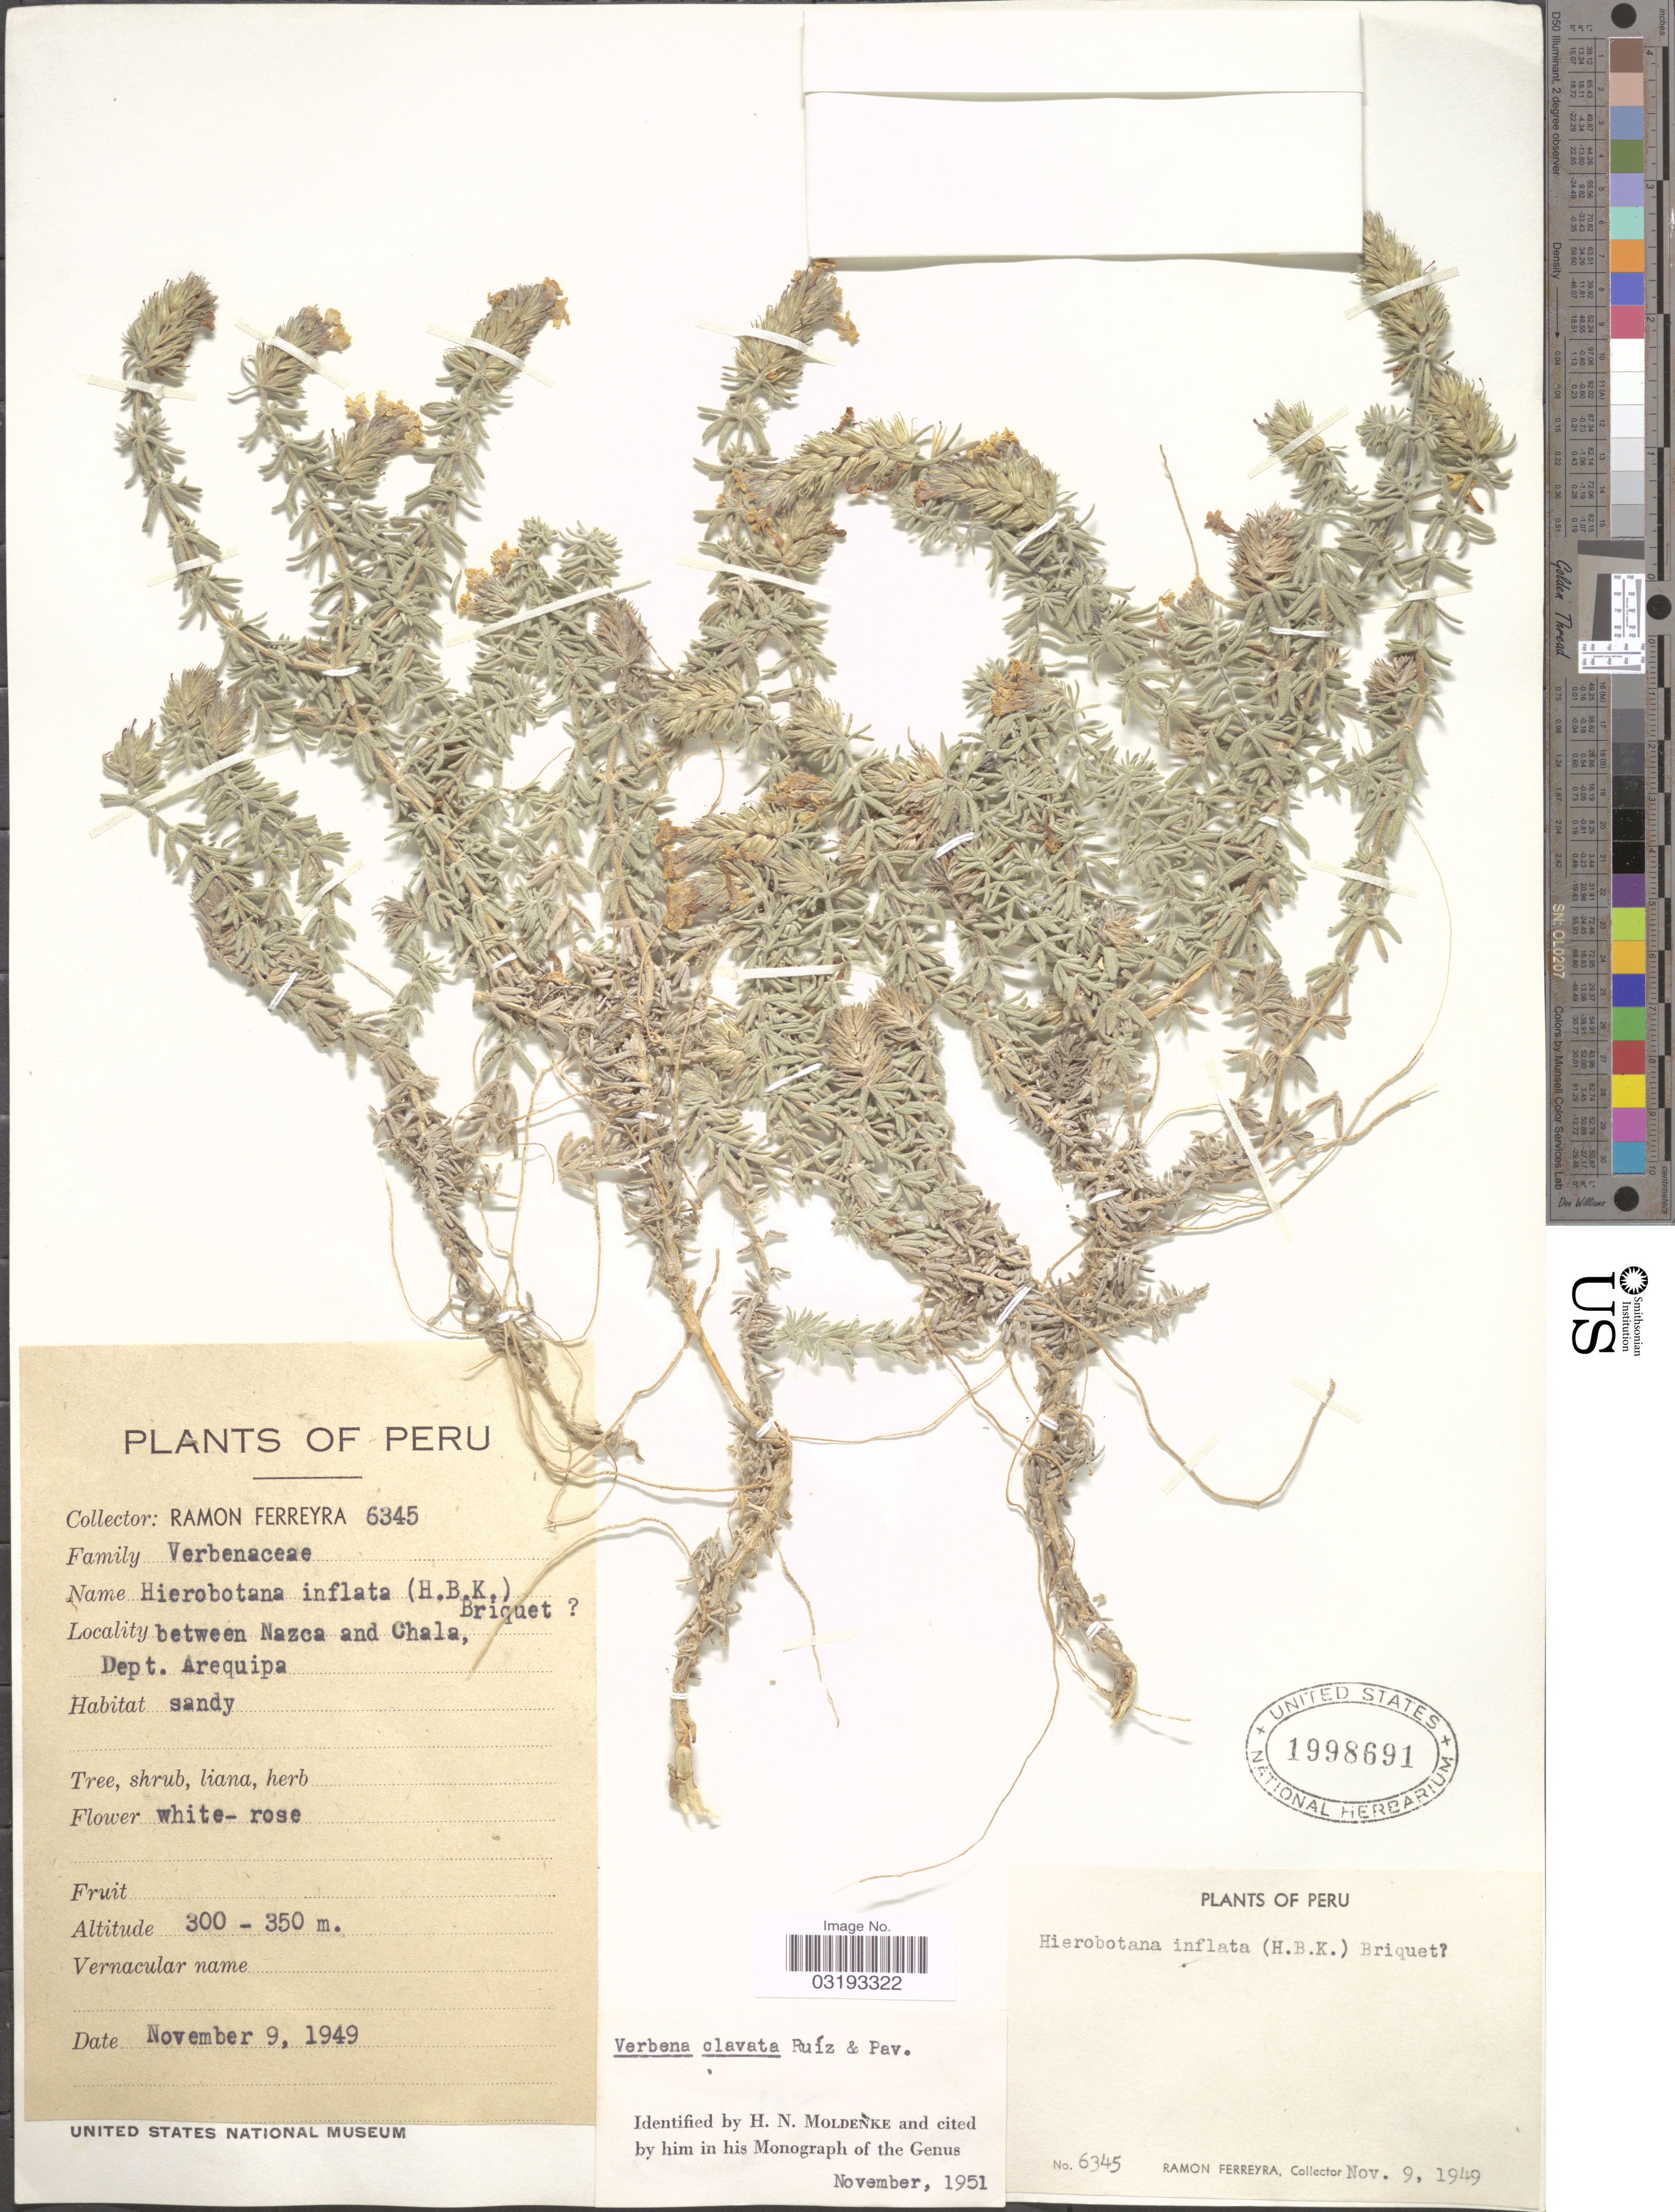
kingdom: Plantae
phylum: Tracheophyta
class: Magnoliopsida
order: Lamiales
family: Verbenaceae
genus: Verbena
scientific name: Verbena clavata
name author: Ruiz & Pav.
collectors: R. A. Ferreyra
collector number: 6345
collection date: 1949-11-09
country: Peru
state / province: Arequipa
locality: Between Nazca and Chala, Dept. Arequipa.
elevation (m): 300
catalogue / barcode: US 1998691